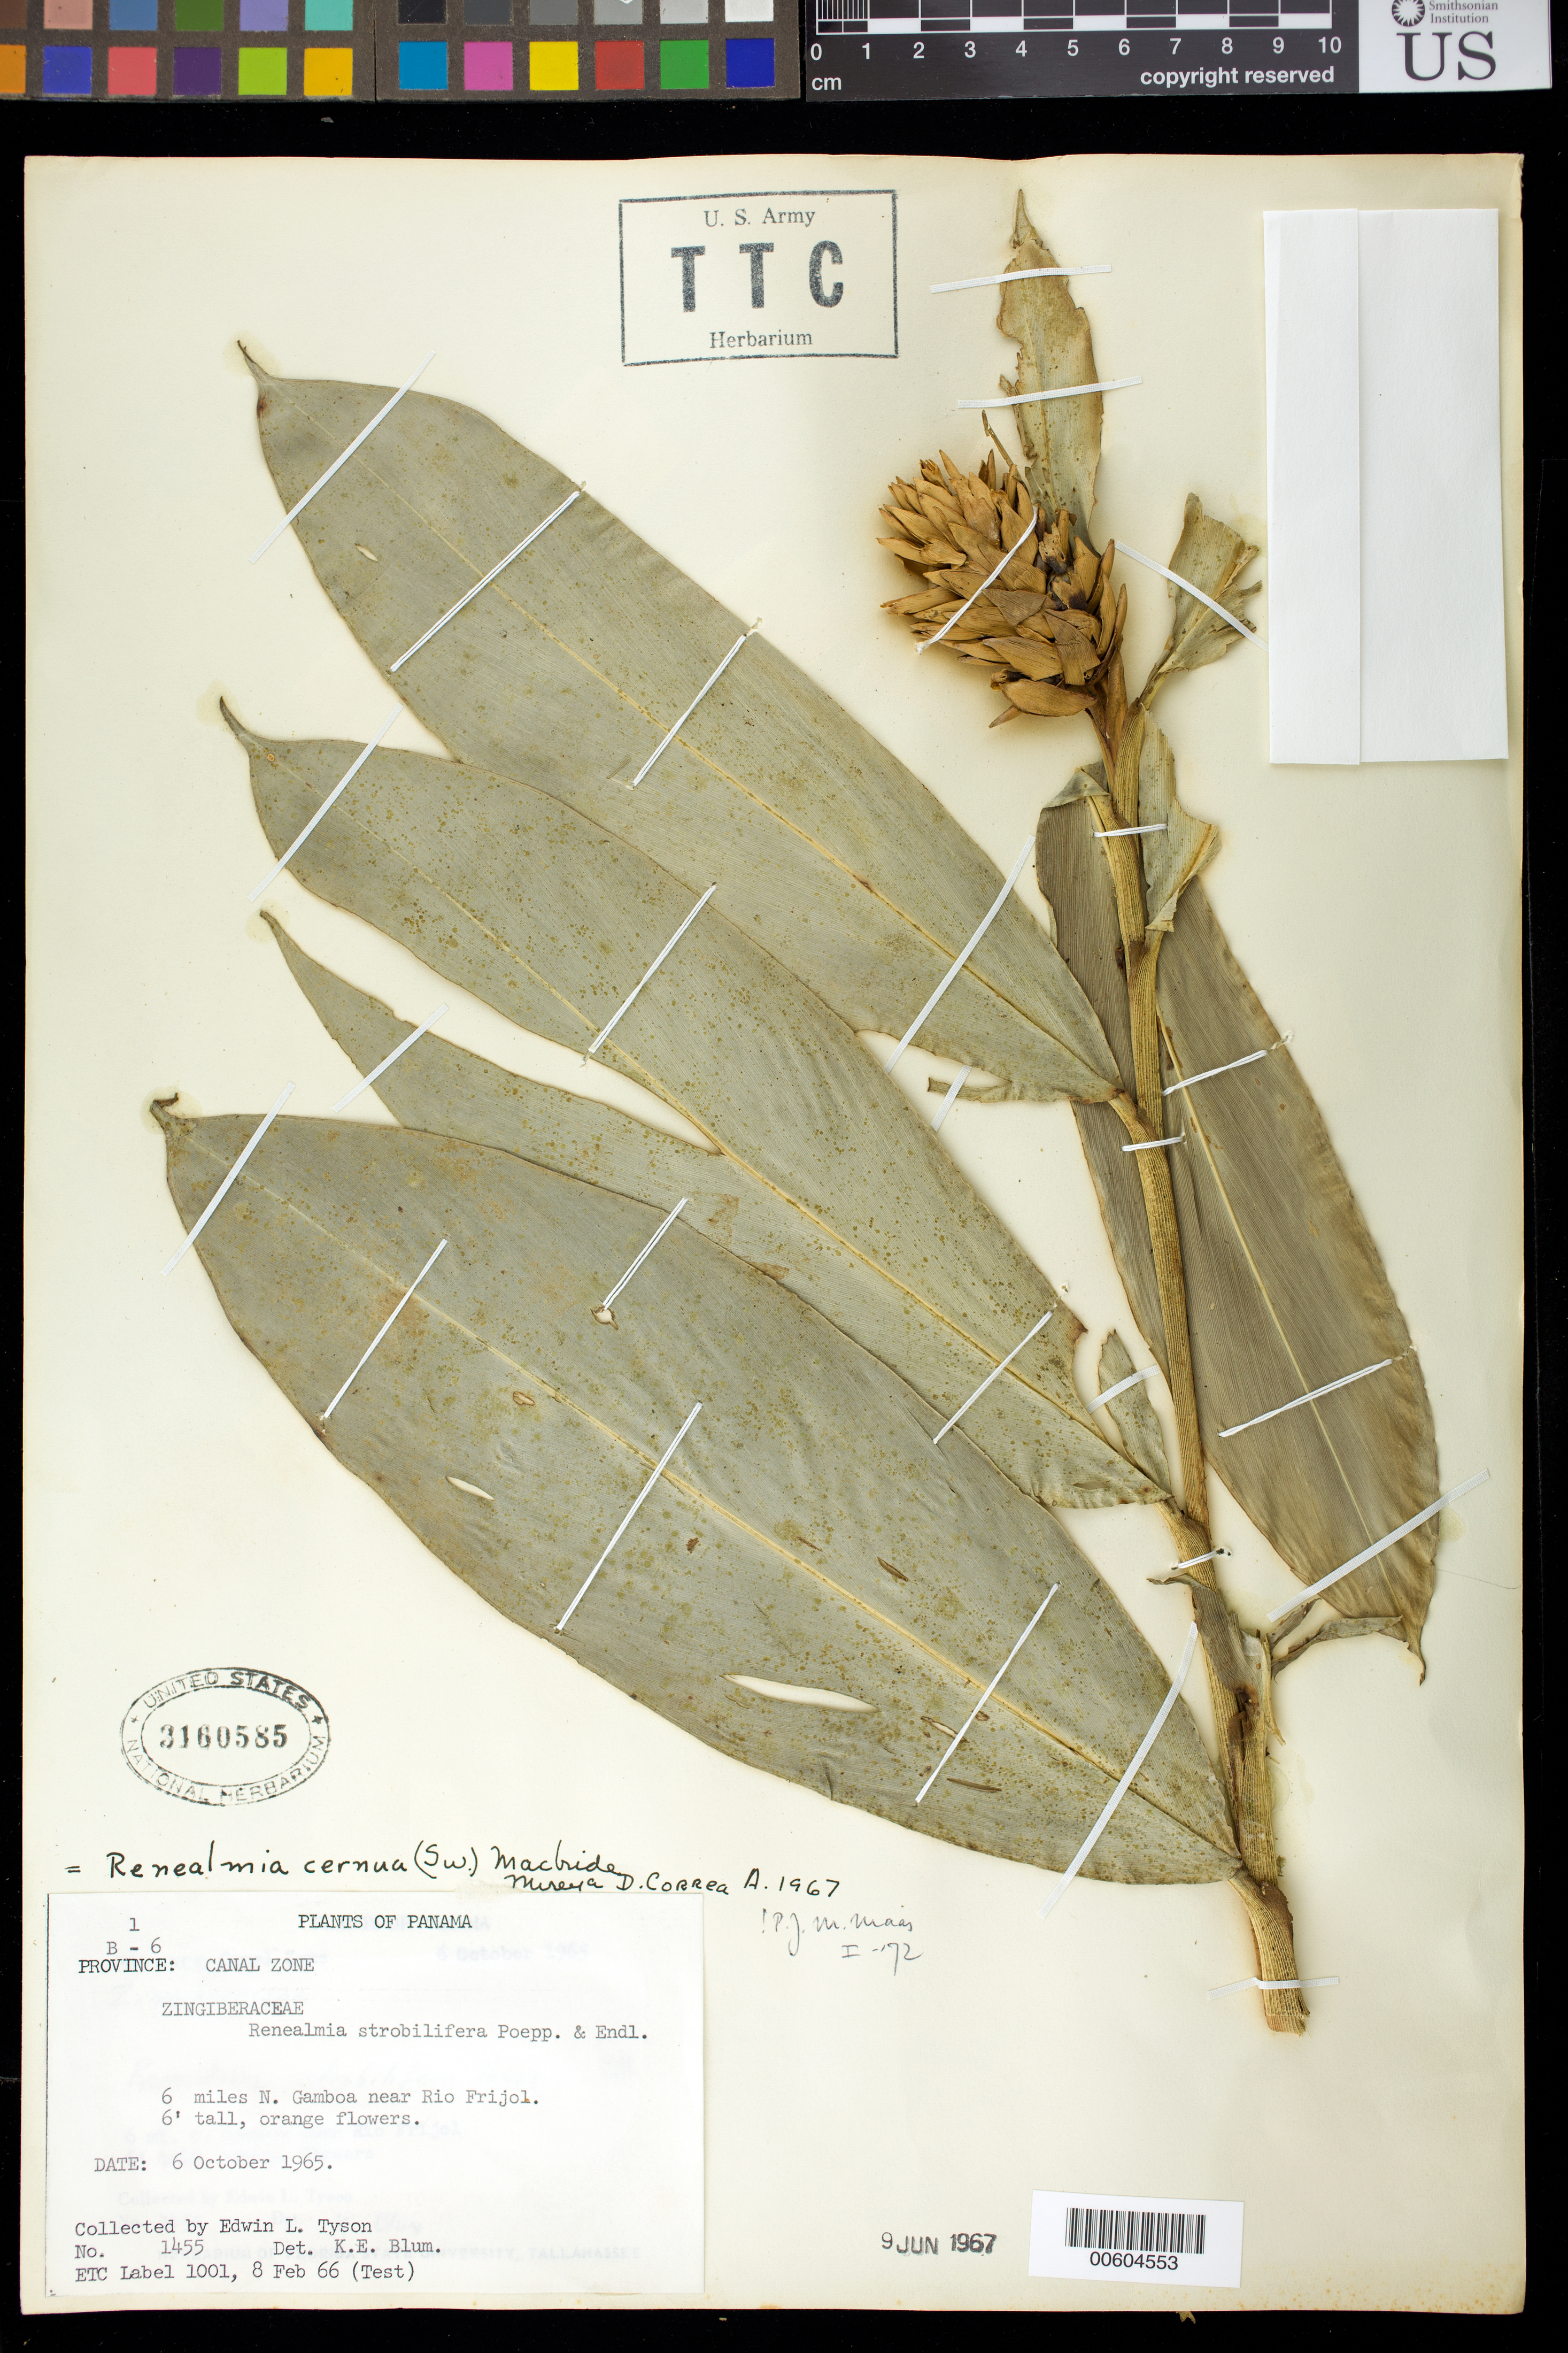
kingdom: Plantae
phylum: Tracheophyta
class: Liliopsida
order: Zingiberales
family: Zingiberaceae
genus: Renealmia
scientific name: Renealmia cernua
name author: (Sw. ex Roem. & Schult.) J.F. Macbr.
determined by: Corrêa-A., M. D.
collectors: E. L. Tyson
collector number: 1455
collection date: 1965-10-06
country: Panama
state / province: Colón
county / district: Canal Zone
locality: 6 miles N Gamboa near Rio Frijol.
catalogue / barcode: US 3160585